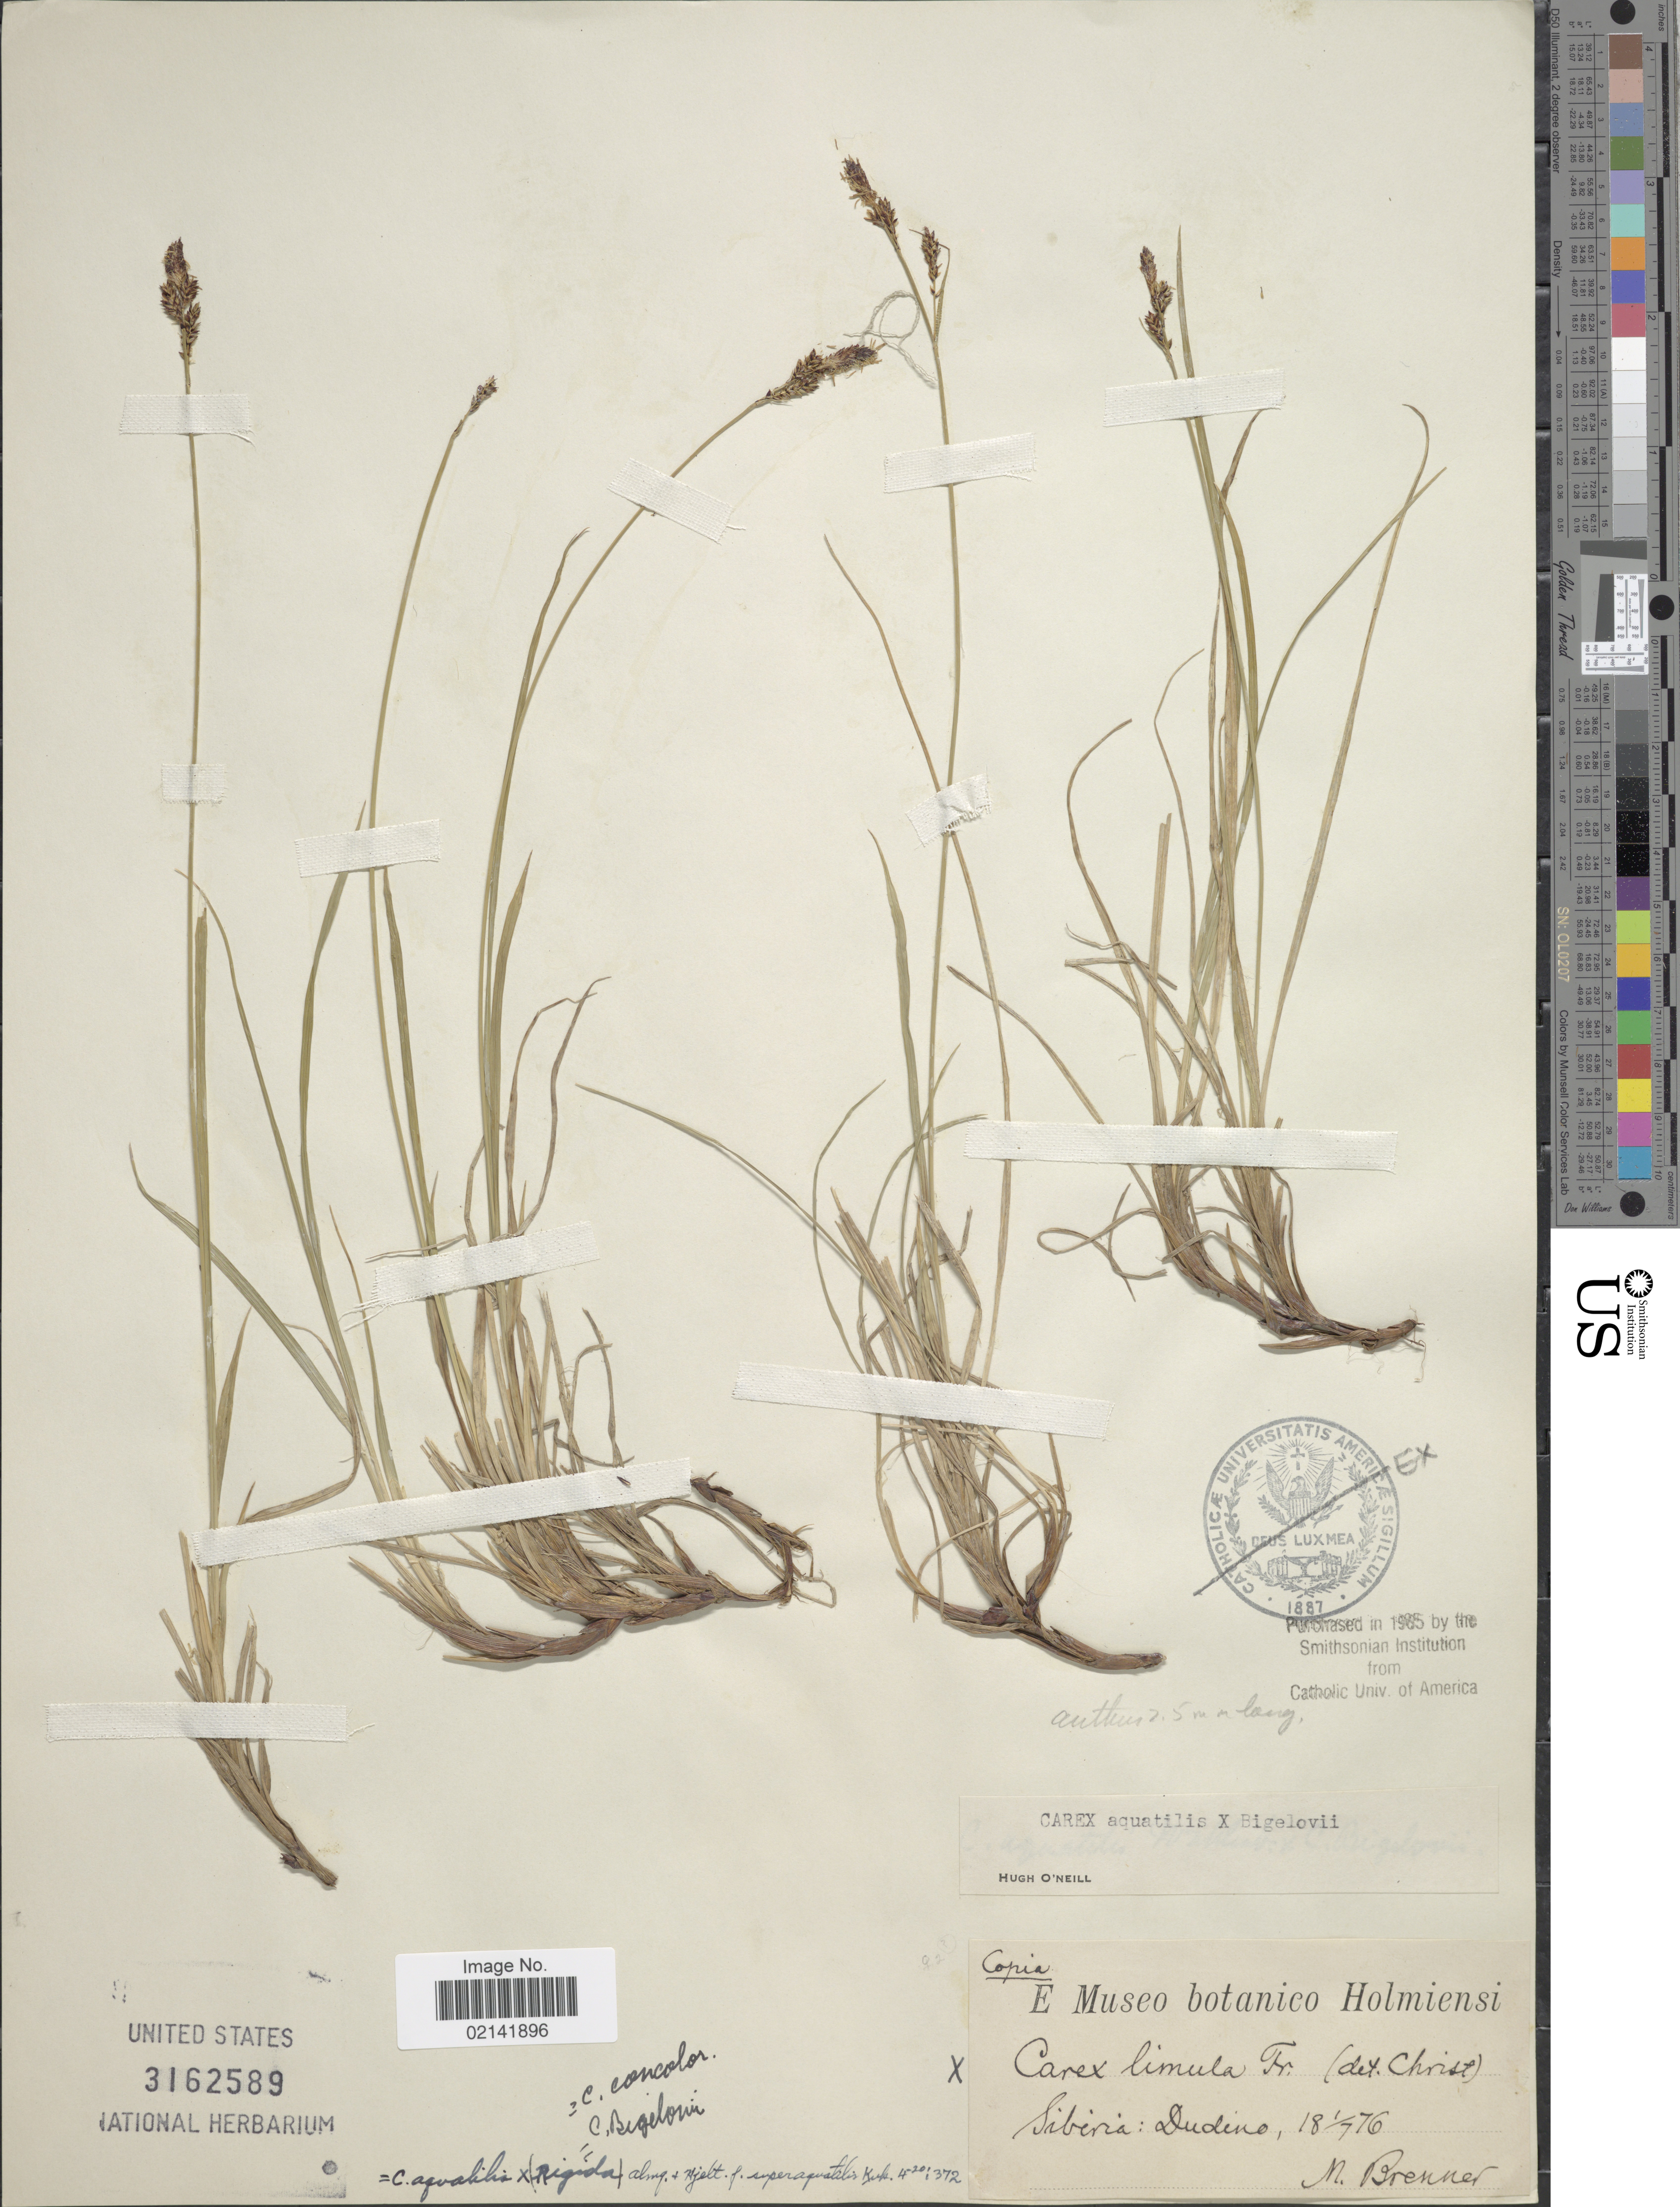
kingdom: Plantae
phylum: Tracheophyta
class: Liliopsida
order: Poales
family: Cyperaceae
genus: Carex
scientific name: Carex aquatilis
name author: Wahlenb.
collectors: M. Brenner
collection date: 1876-07-01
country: Russian Federation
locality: Sibiria: Dudino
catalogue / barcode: US 3162589